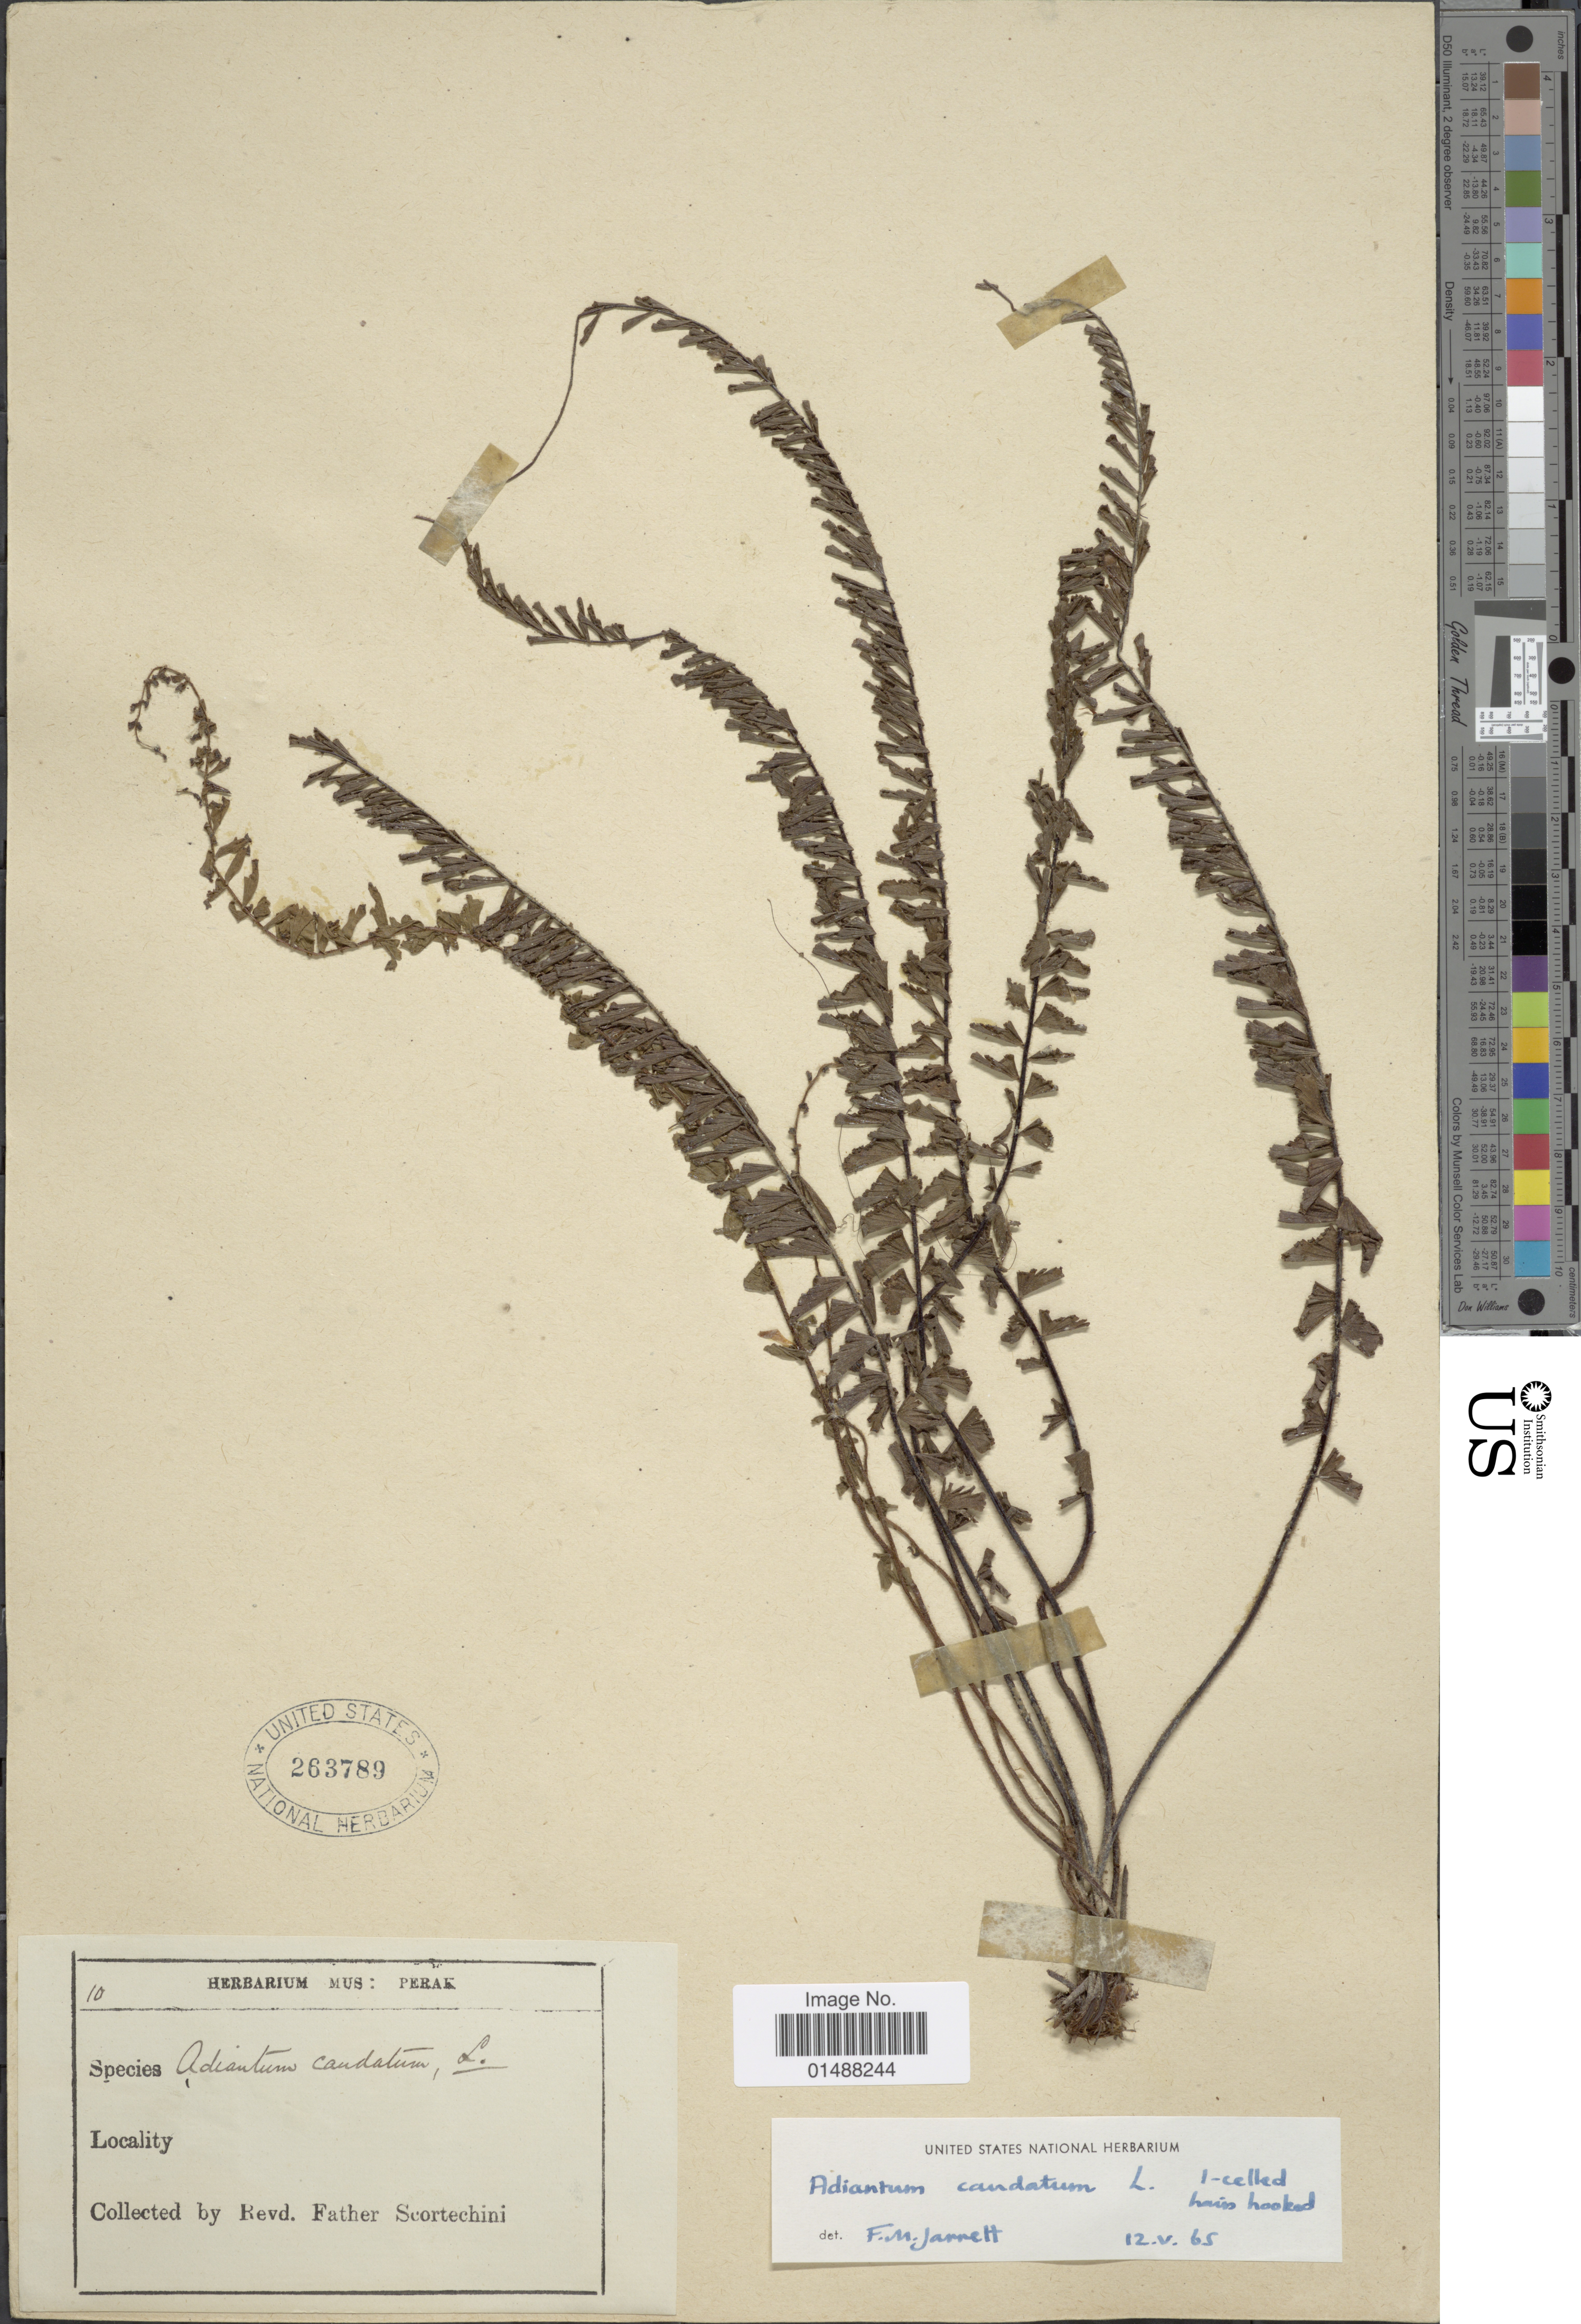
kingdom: Plantae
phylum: Tracheophyta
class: Polypodiopsida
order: Polypodiales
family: Pteridaceae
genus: Adiantum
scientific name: Adiantum caudatum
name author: L.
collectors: Fr. Scortechini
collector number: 10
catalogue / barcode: US 263789